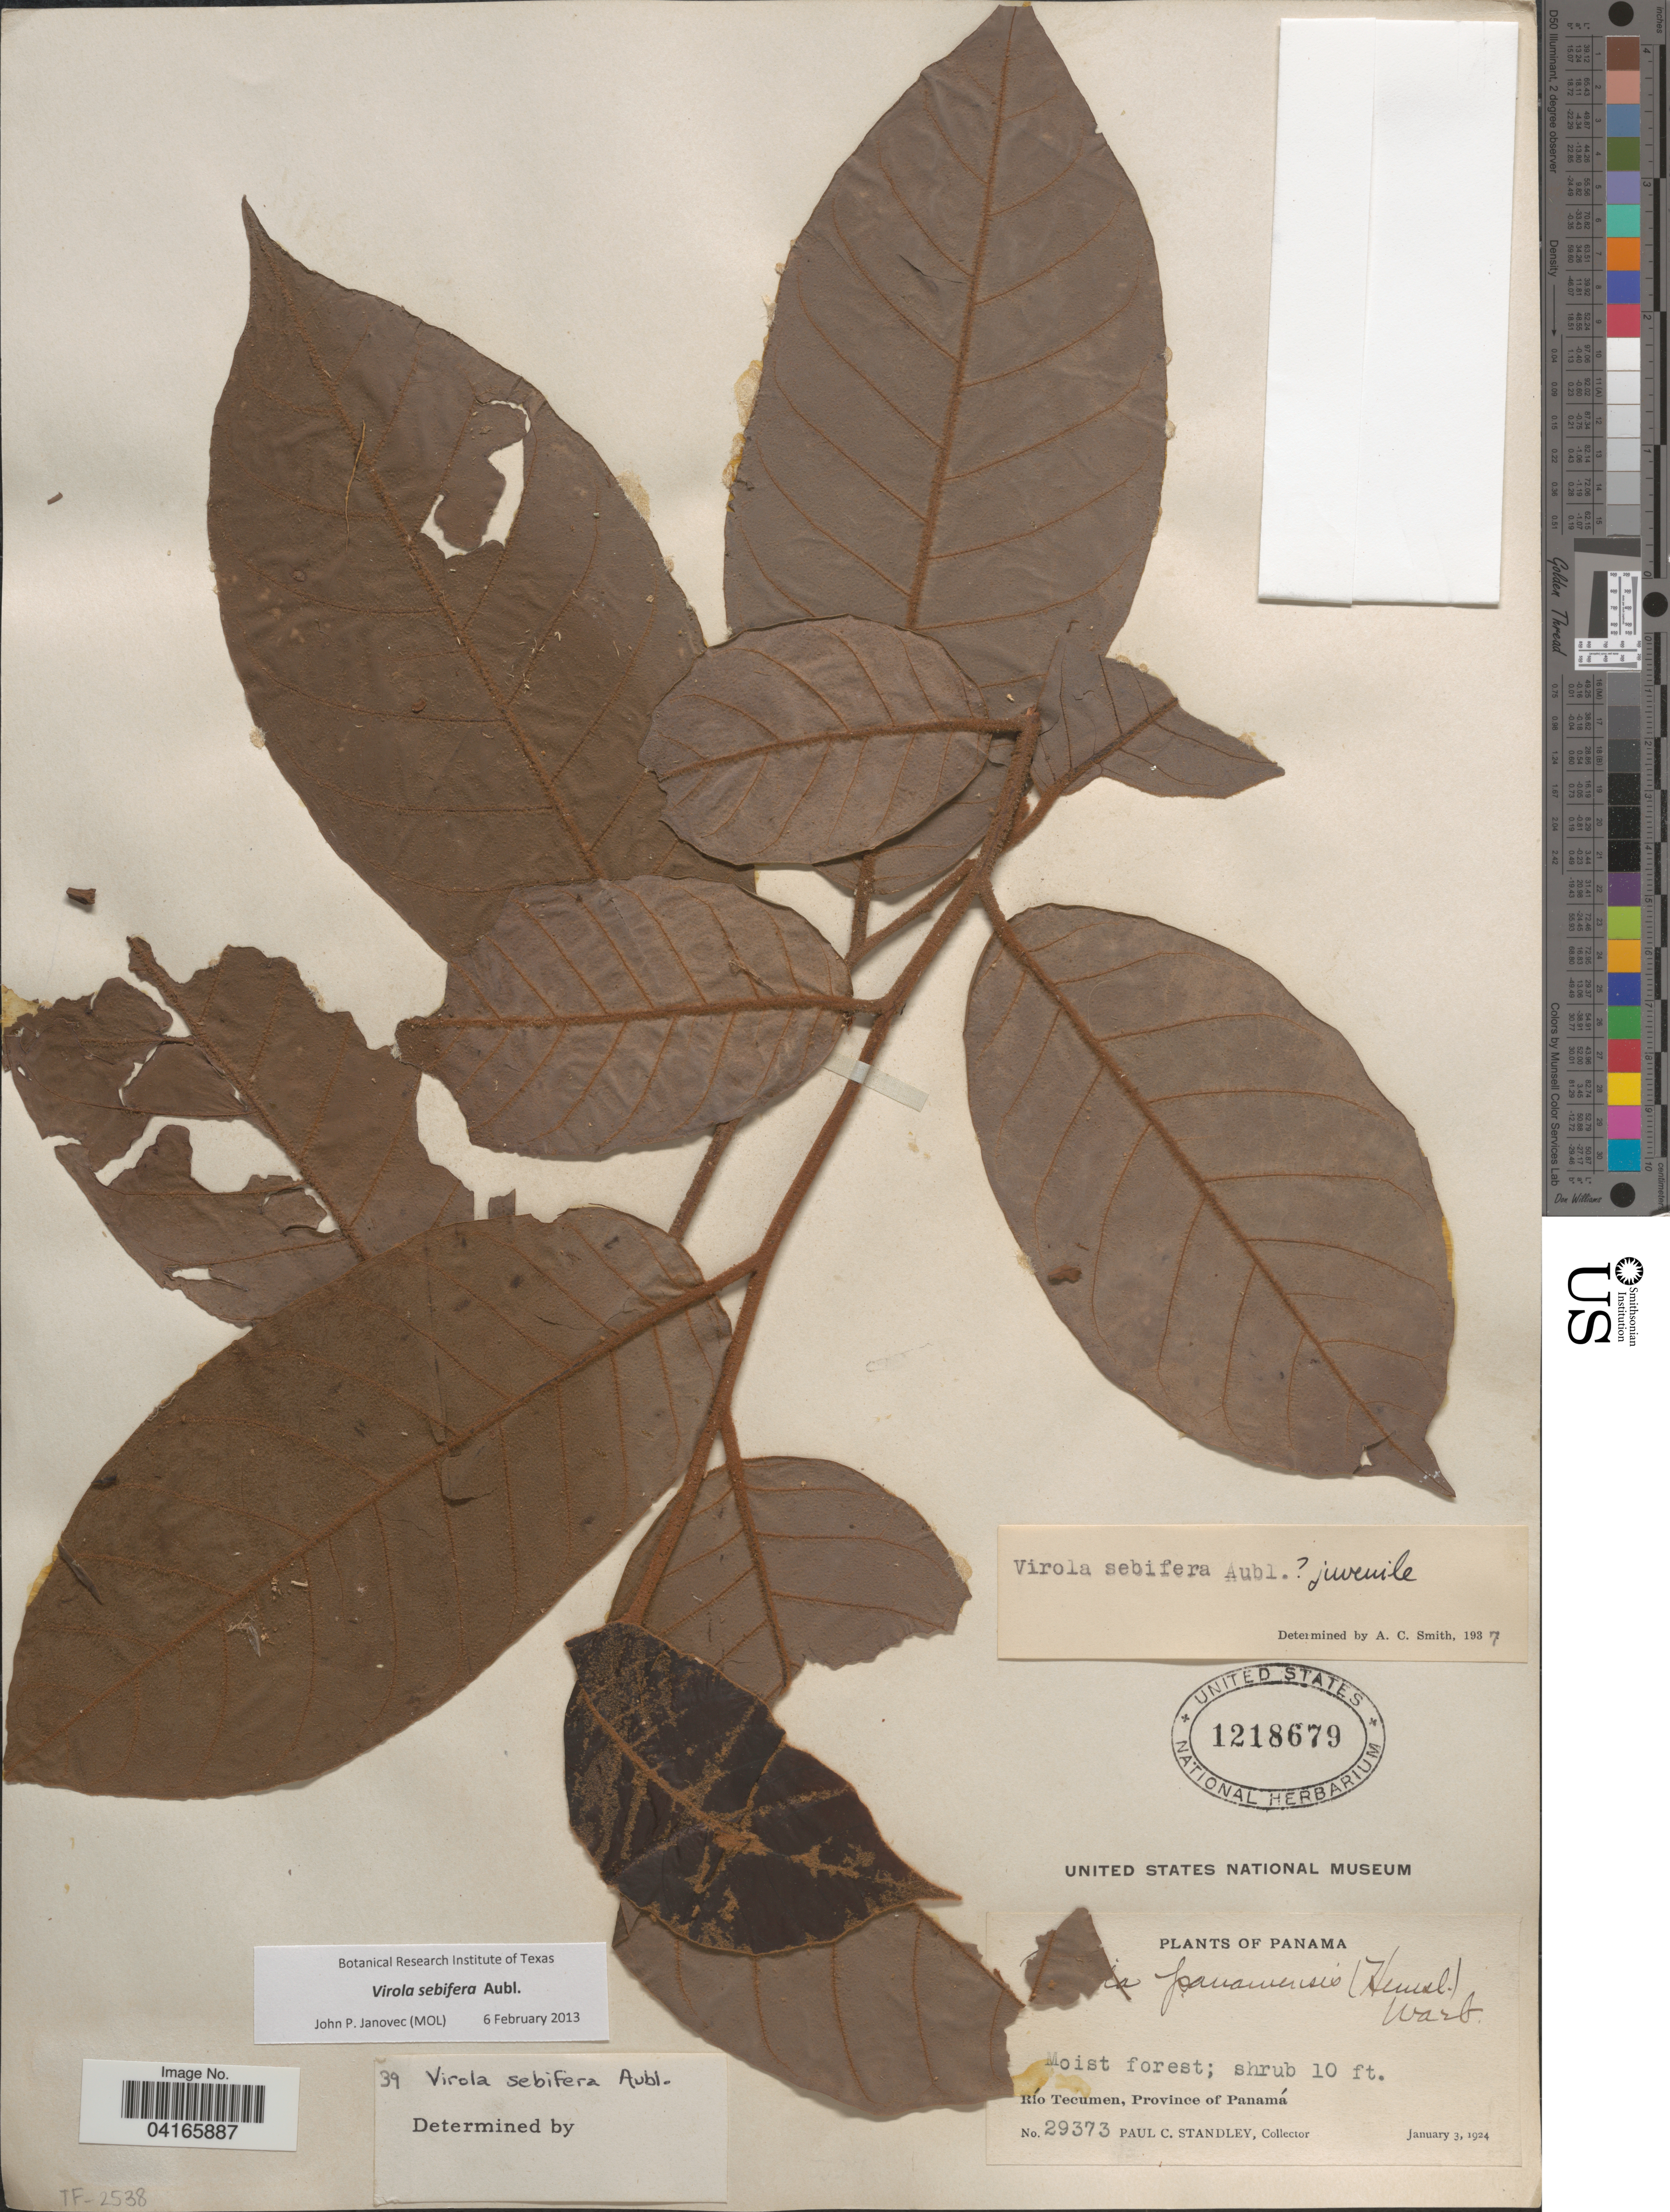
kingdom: Plantae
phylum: Tracheophyta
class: Magnoliopsida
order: Magnoliales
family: Myristicaceae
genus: Virola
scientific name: Virola sebifera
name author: Aubl.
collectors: P. C. Standley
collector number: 29373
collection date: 1924-01-03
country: Panama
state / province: Panamá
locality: Río Tecumen.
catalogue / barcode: US 1218679